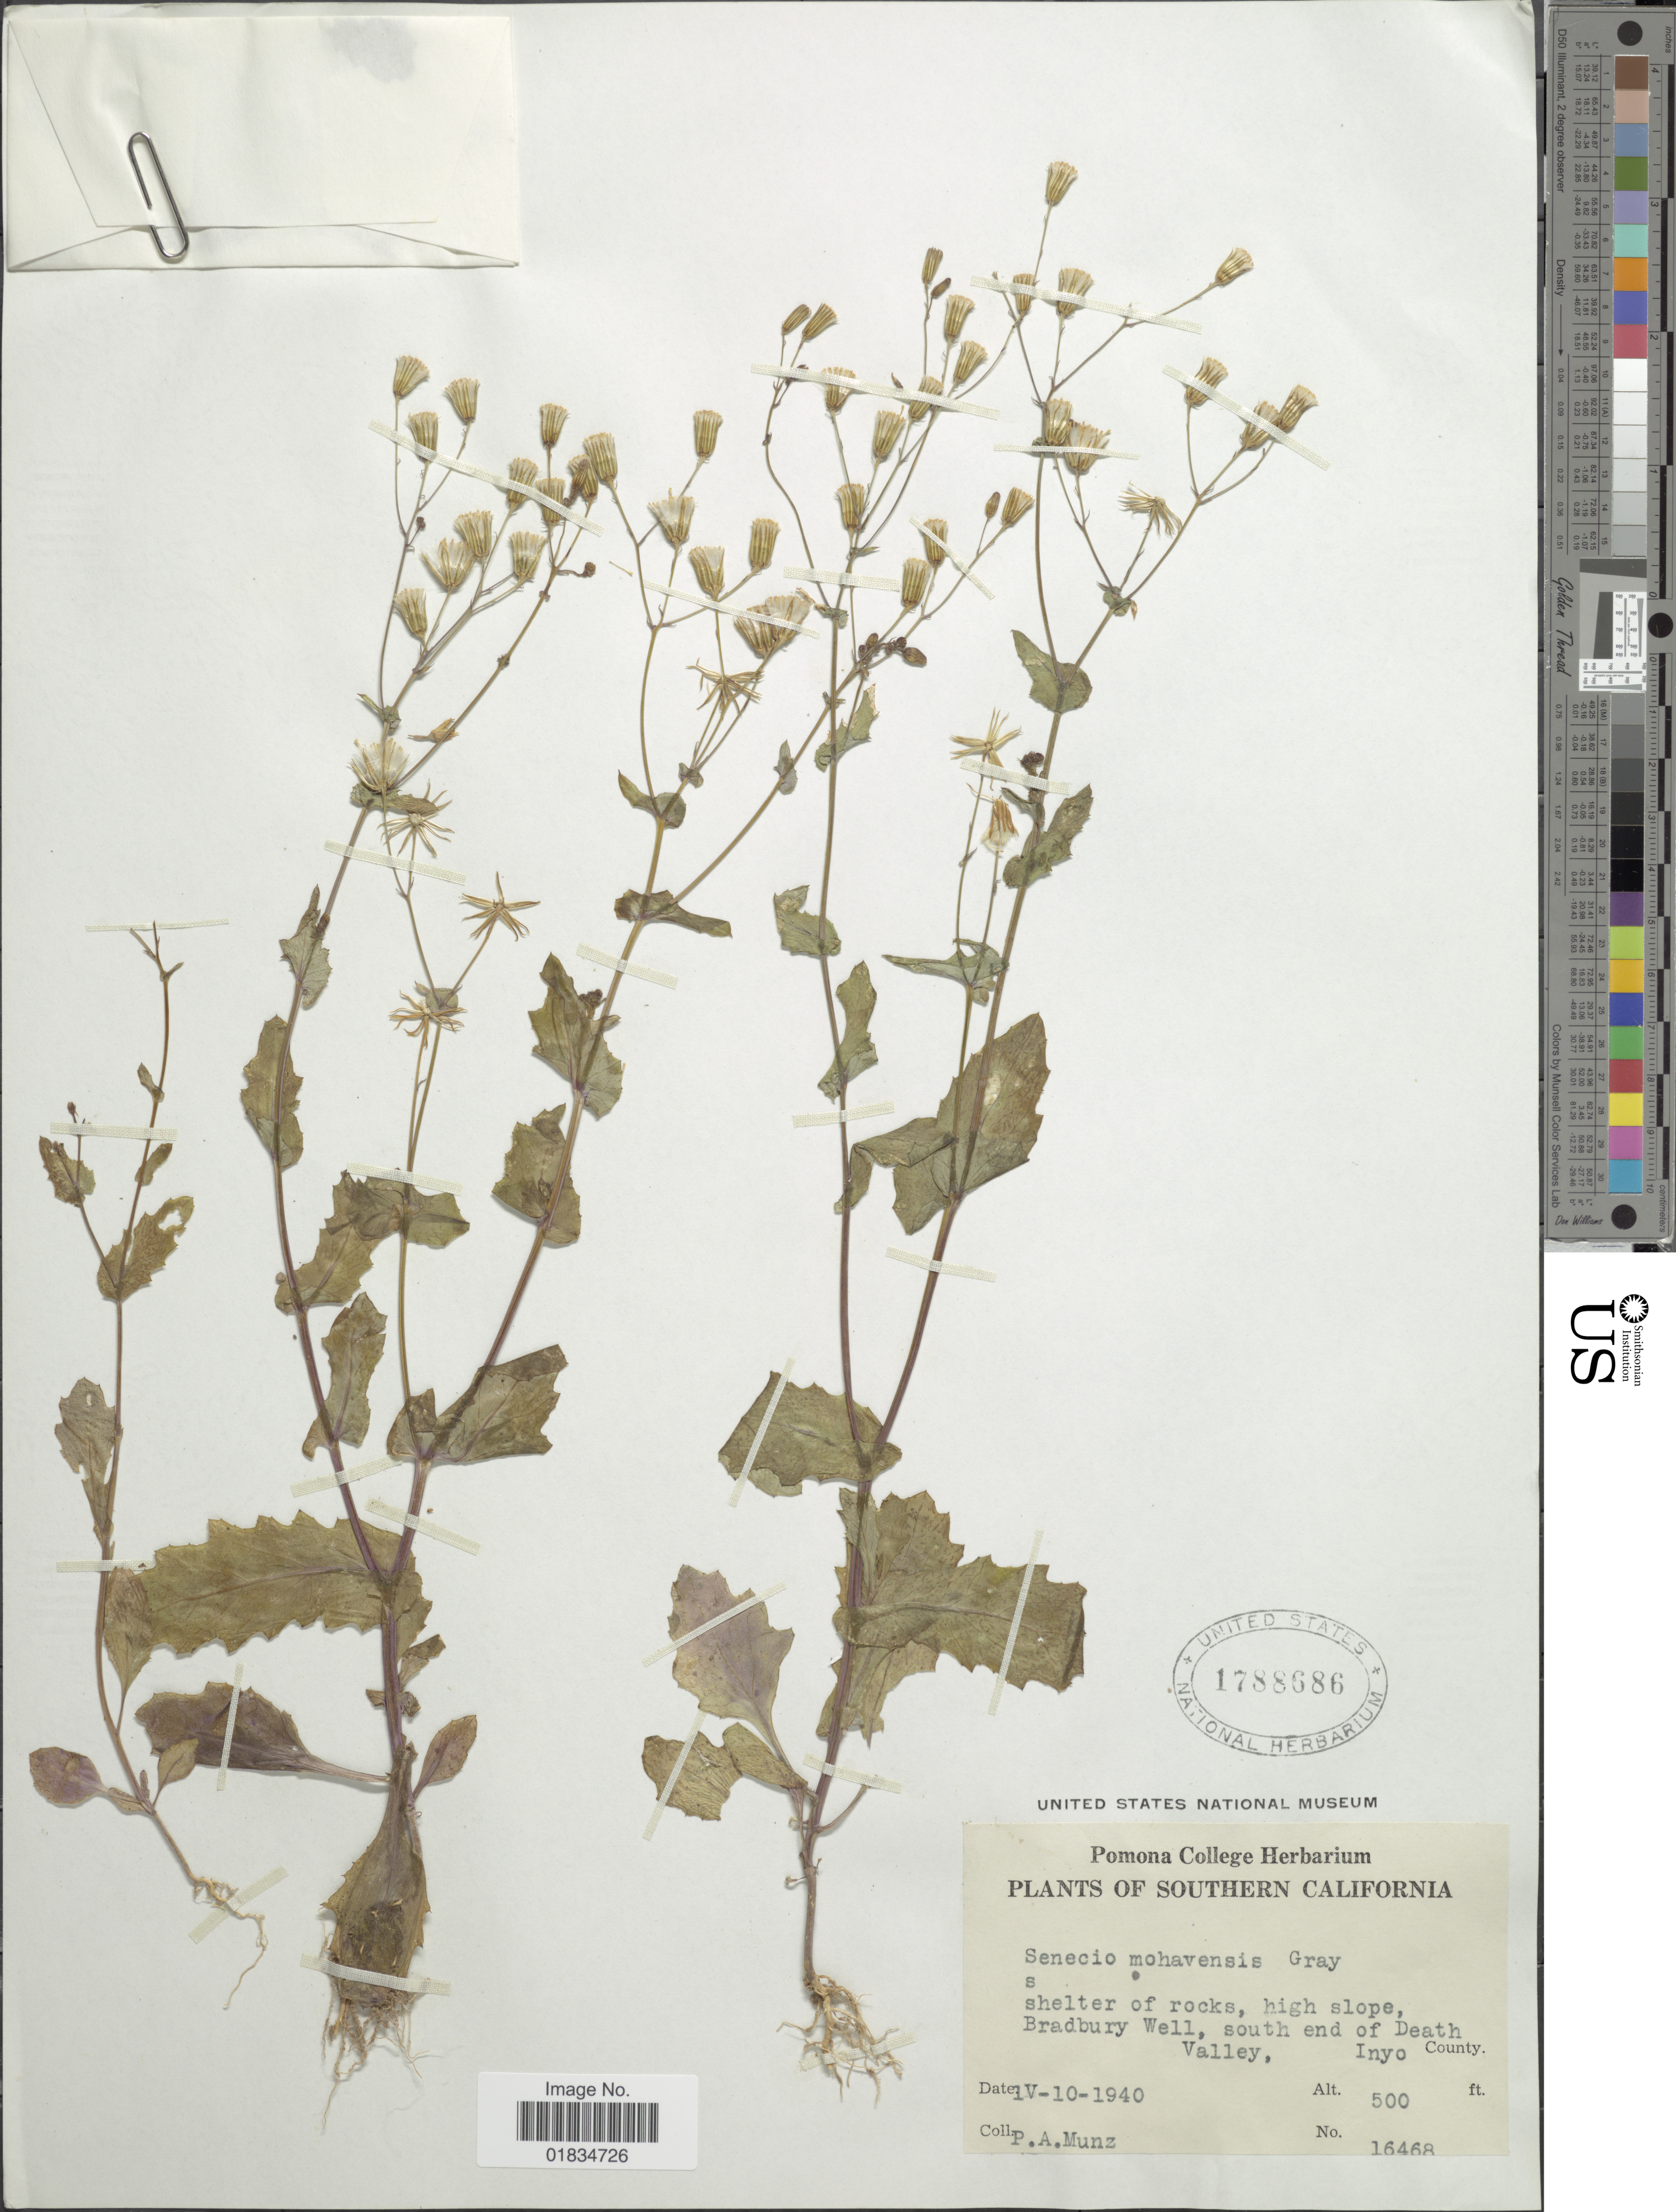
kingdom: Plantae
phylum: Tracheophyta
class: Magnoliopsida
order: Asterales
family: Asteraceae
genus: Senecio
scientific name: Senecio mohavensis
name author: A. Gray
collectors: P. A. Munz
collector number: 16468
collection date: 1940-04-10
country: United States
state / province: California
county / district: Inyo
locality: Southern California, Bradbury Well, south end of Death Valley, Inyo County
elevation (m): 152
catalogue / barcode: US 1788686